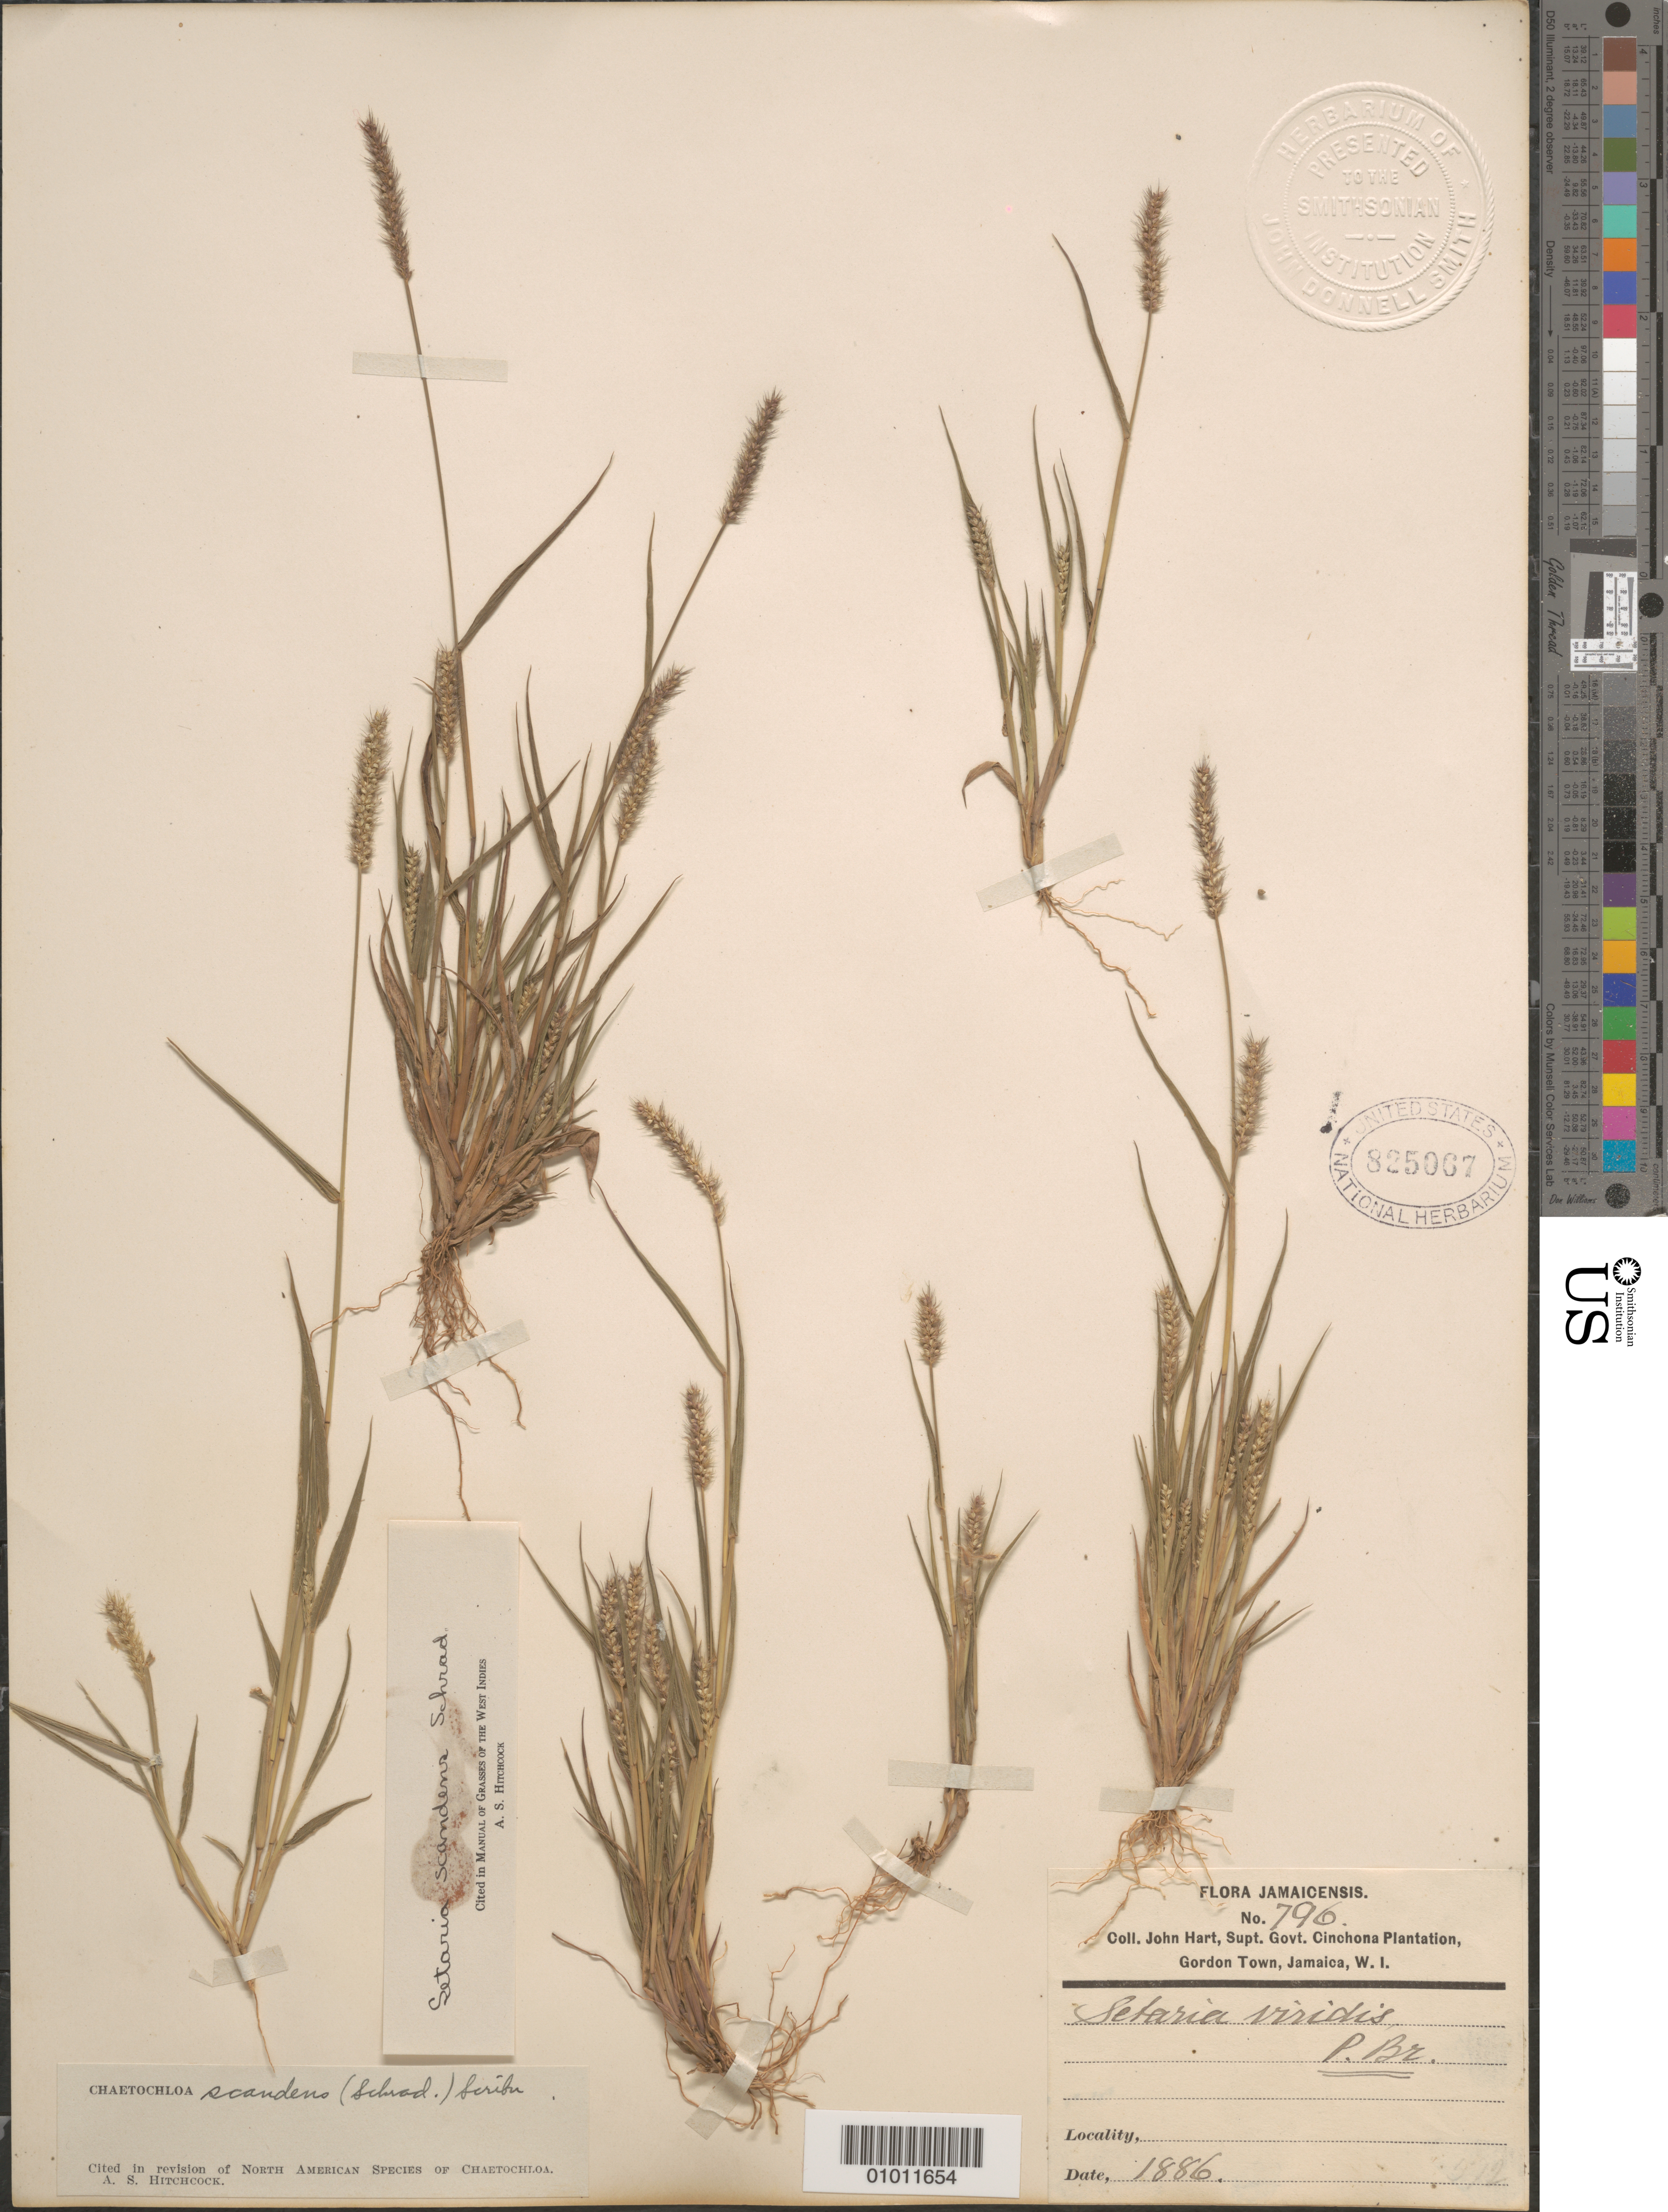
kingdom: Plantae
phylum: Tracheophyta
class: Liliopsida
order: Poales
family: Poaceae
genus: Setaria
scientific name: Setaria scandens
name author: Schrad.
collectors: J. Hart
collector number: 796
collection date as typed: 1886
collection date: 1886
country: Jamaica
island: Jamaica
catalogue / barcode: US 825067